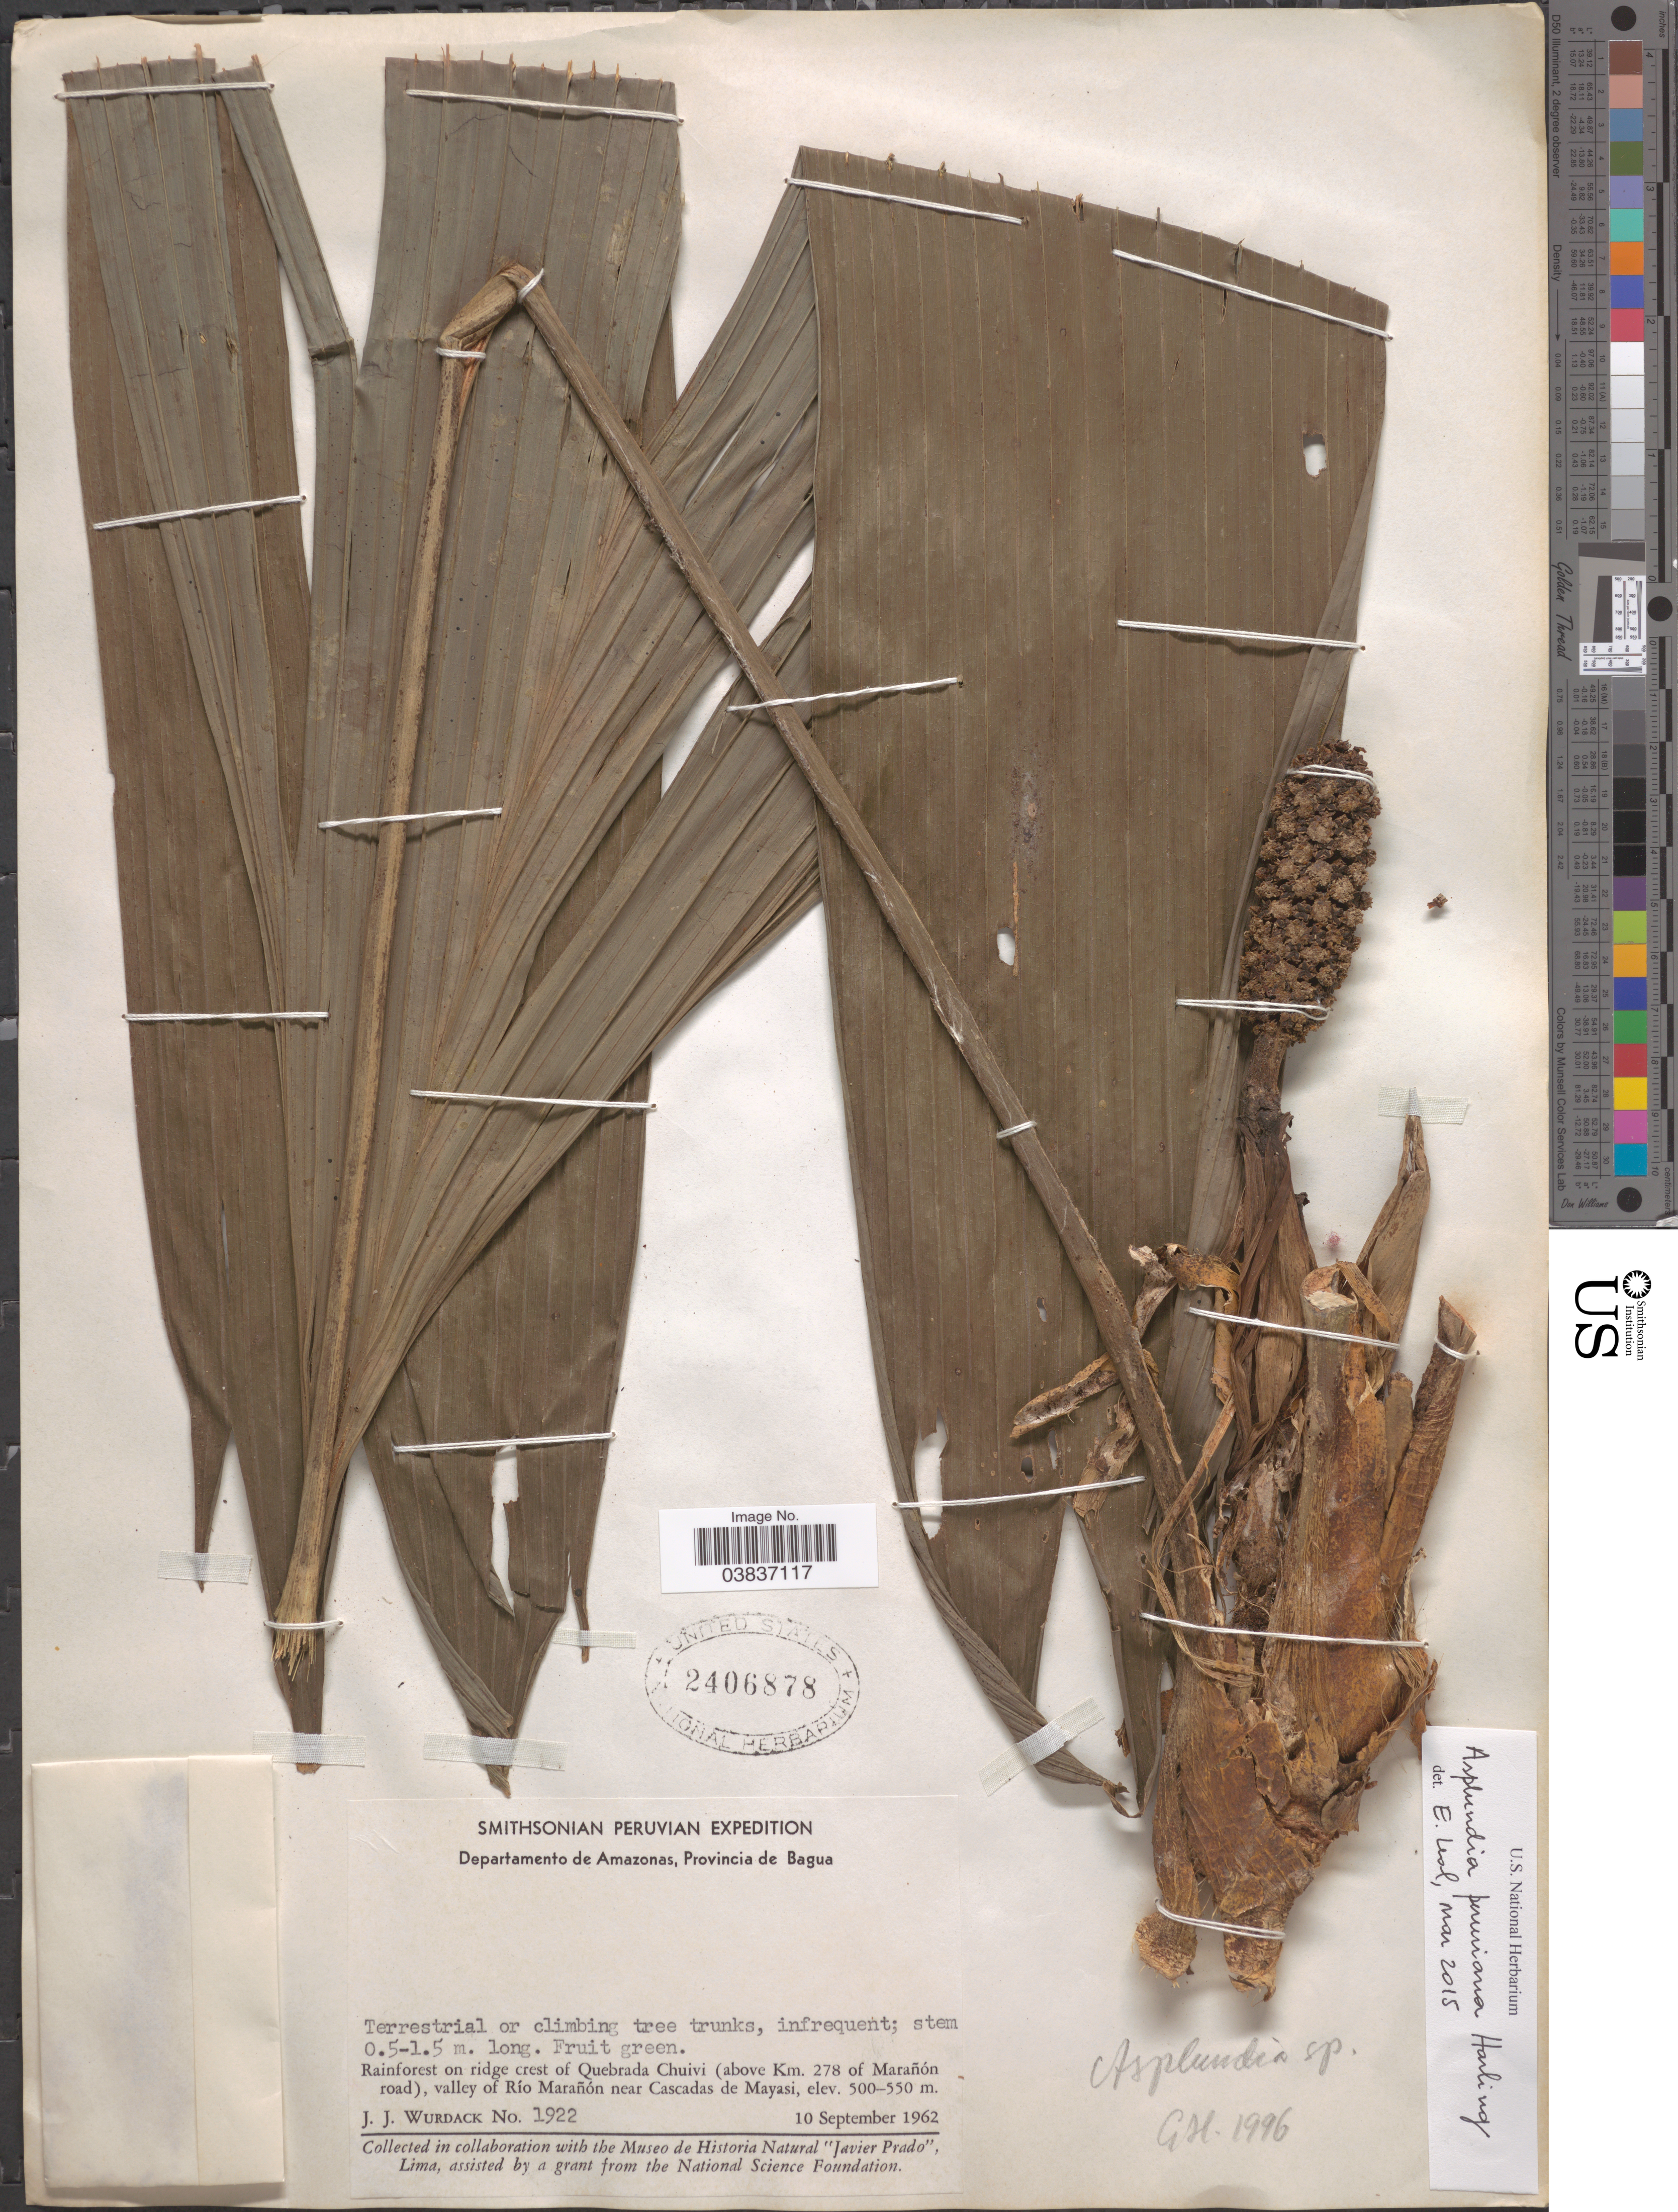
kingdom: Plantae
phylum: Tracheophyta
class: Liliopsida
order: Pandanales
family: Cyclanthaceae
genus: Asplundia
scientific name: Asplundia peruviana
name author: Harling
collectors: J. J. Wurdack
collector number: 1922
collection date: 1962-09-10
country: Peru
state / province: Amazonas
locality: Departamento de Amazonas, Provincia de Bagua. On ridge crest of Quebrada Chuivi (above Km. 278 of Marañón road), valley of Río Marañón near Cascades de Mayasi.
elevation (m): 500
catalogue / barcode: US 2406878